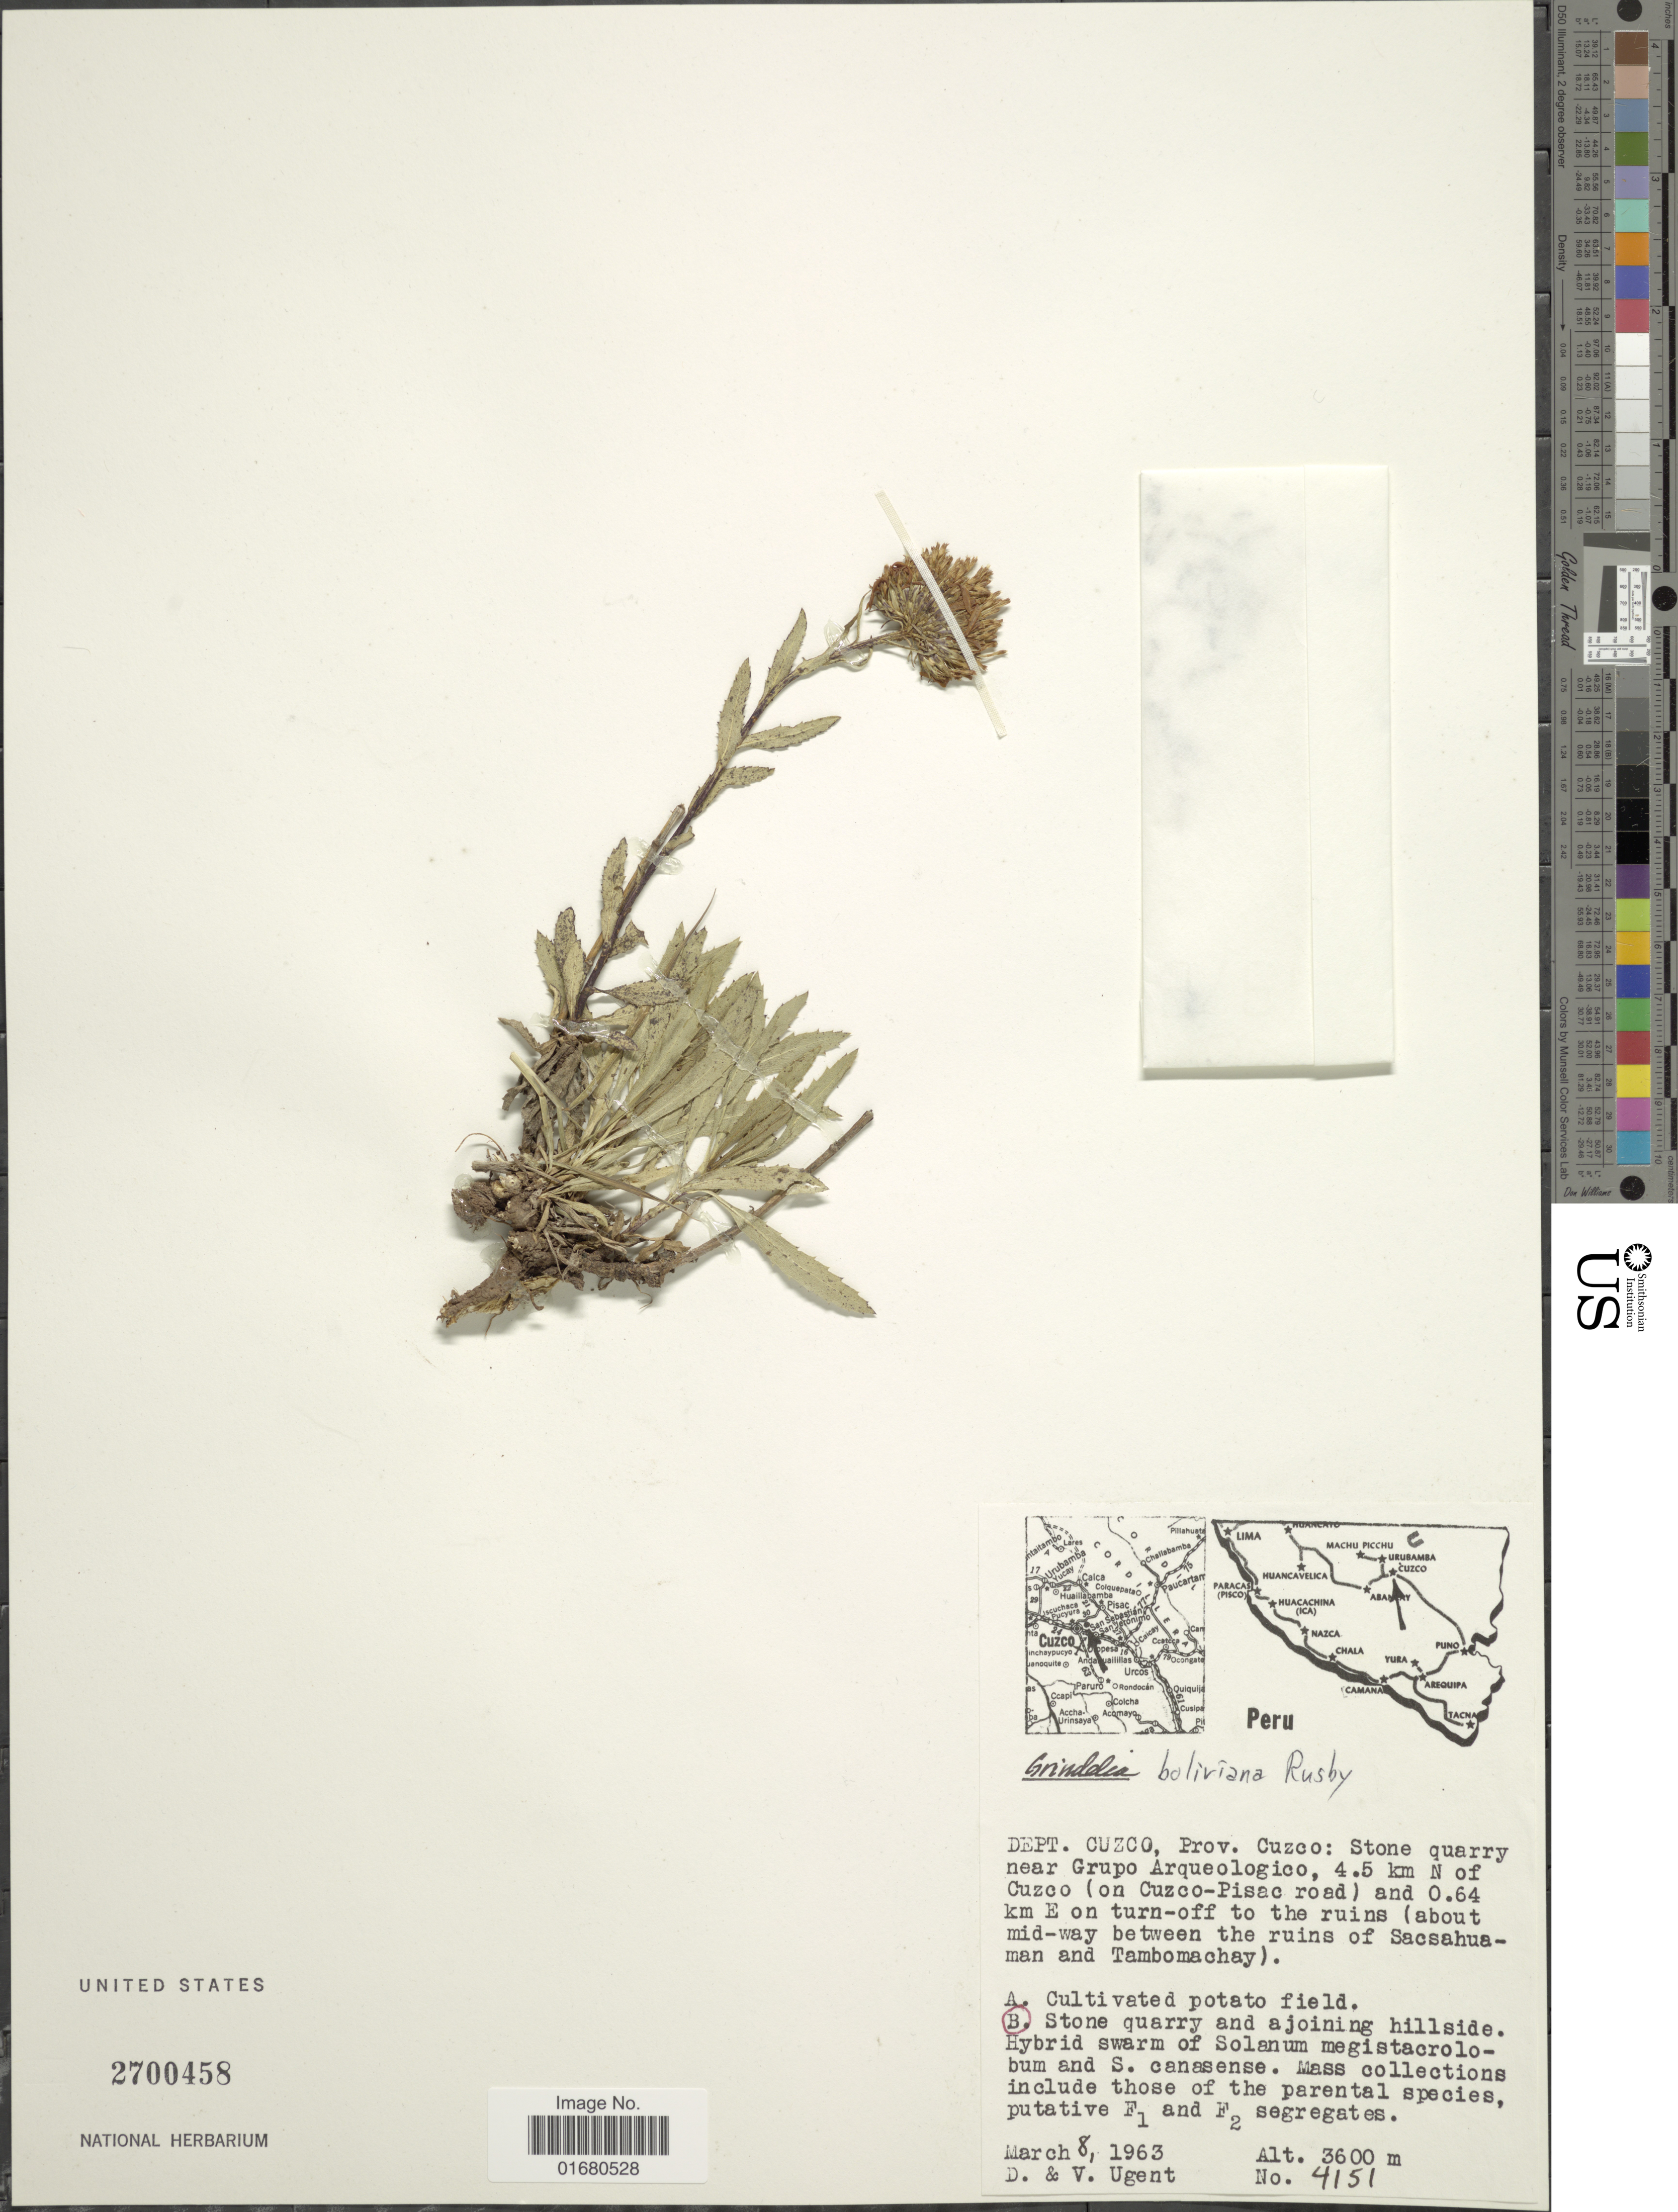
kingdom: Plantae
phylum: Tracheophyta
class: Magnoliopsida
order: Asterales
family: Asteraceae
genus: Grindelia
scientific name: Grindelia boliviana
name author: Rusby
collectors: D. Ugent & V. Ugent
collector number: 4151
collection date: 1963-03-08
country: Peru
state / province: Cusco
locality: Dept. Cuzco, Stone quarry near Grupo Arqueologico, 4.5 km N of Cuzco (on Cuzco-Pisac road) and km 0.64 km E on turn-off to the ruins (about midway between the ruins of Sacsahuaman and Tambomachay), Stony quarry and adjoining hillside, Hybrid swarn of Solanum megistacrolobum and S. canasense.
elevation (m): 3600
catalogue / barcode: US 2700458